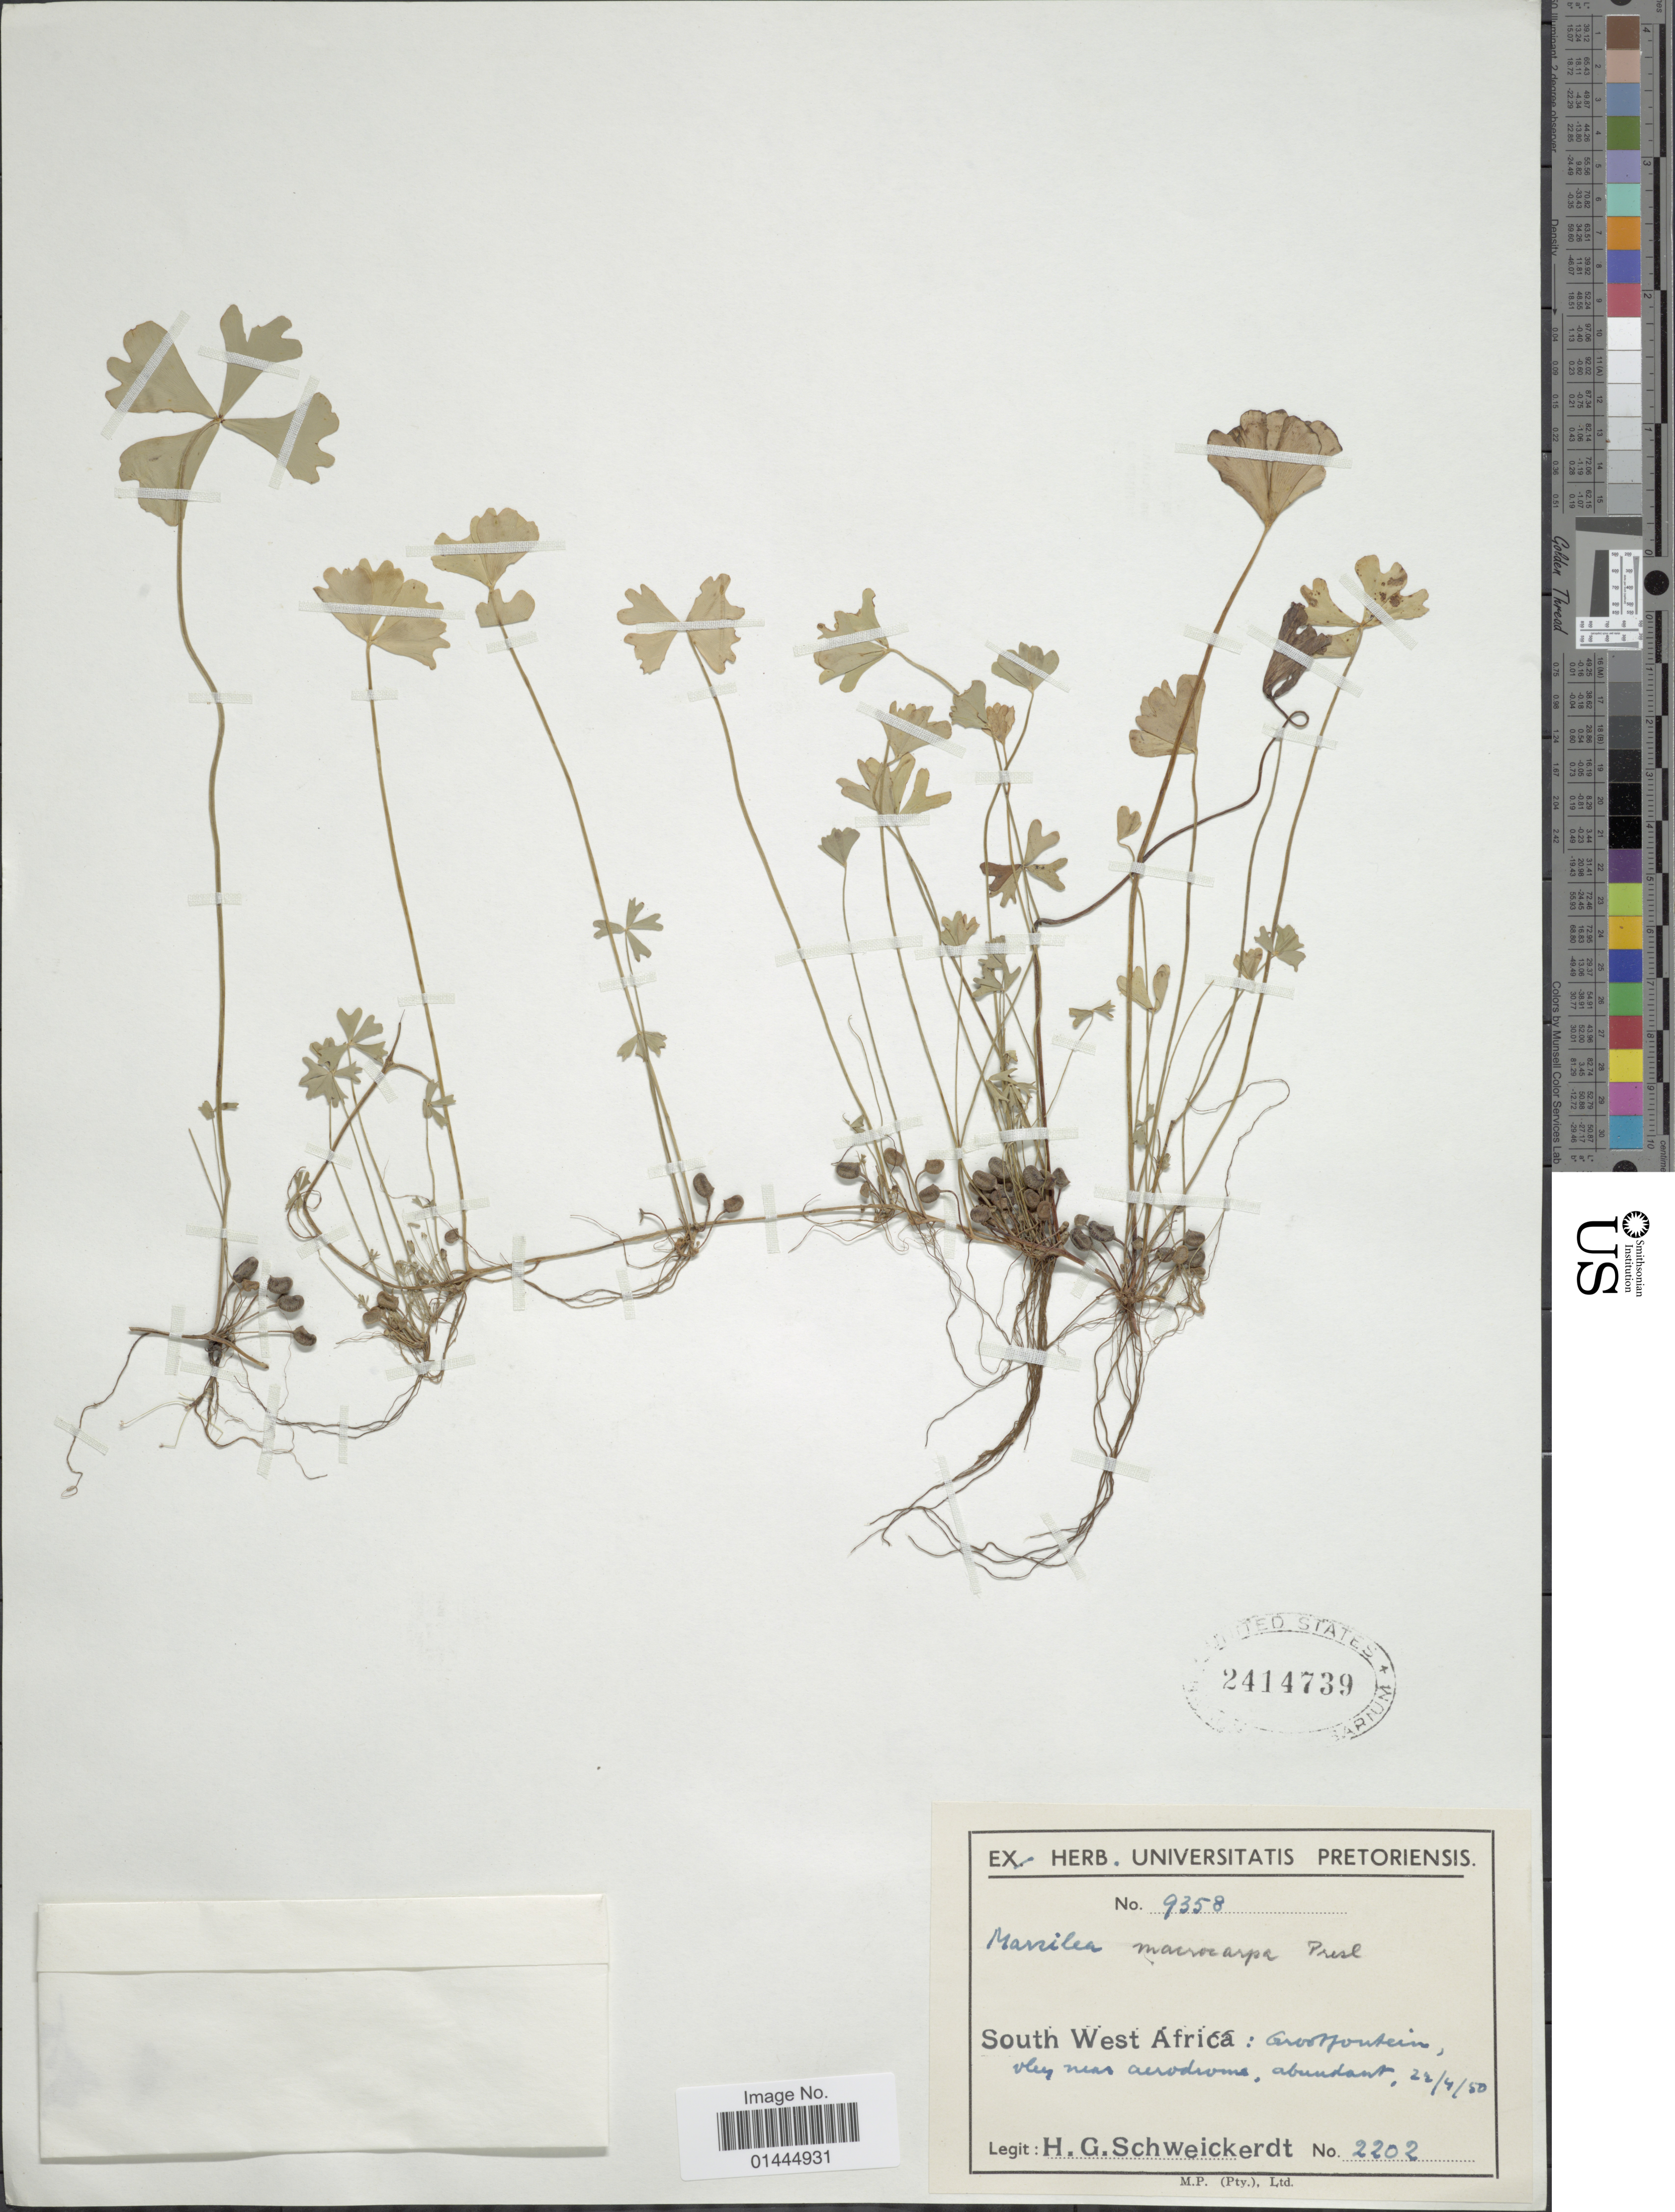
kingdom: Plantae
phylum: Tracheophyta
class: Polypodiopsida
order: Salviniales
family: Marsileaceae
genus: Marsilea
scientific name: Marsilea macrocarpa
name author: C. Presl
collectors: H. Schweickerdt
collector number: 2202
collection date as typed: Transcribed d/m/y: 22/4/50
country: Namibia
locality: South West Africa: Grootfontein, vley near aerodrome.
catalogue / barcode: US 2414739